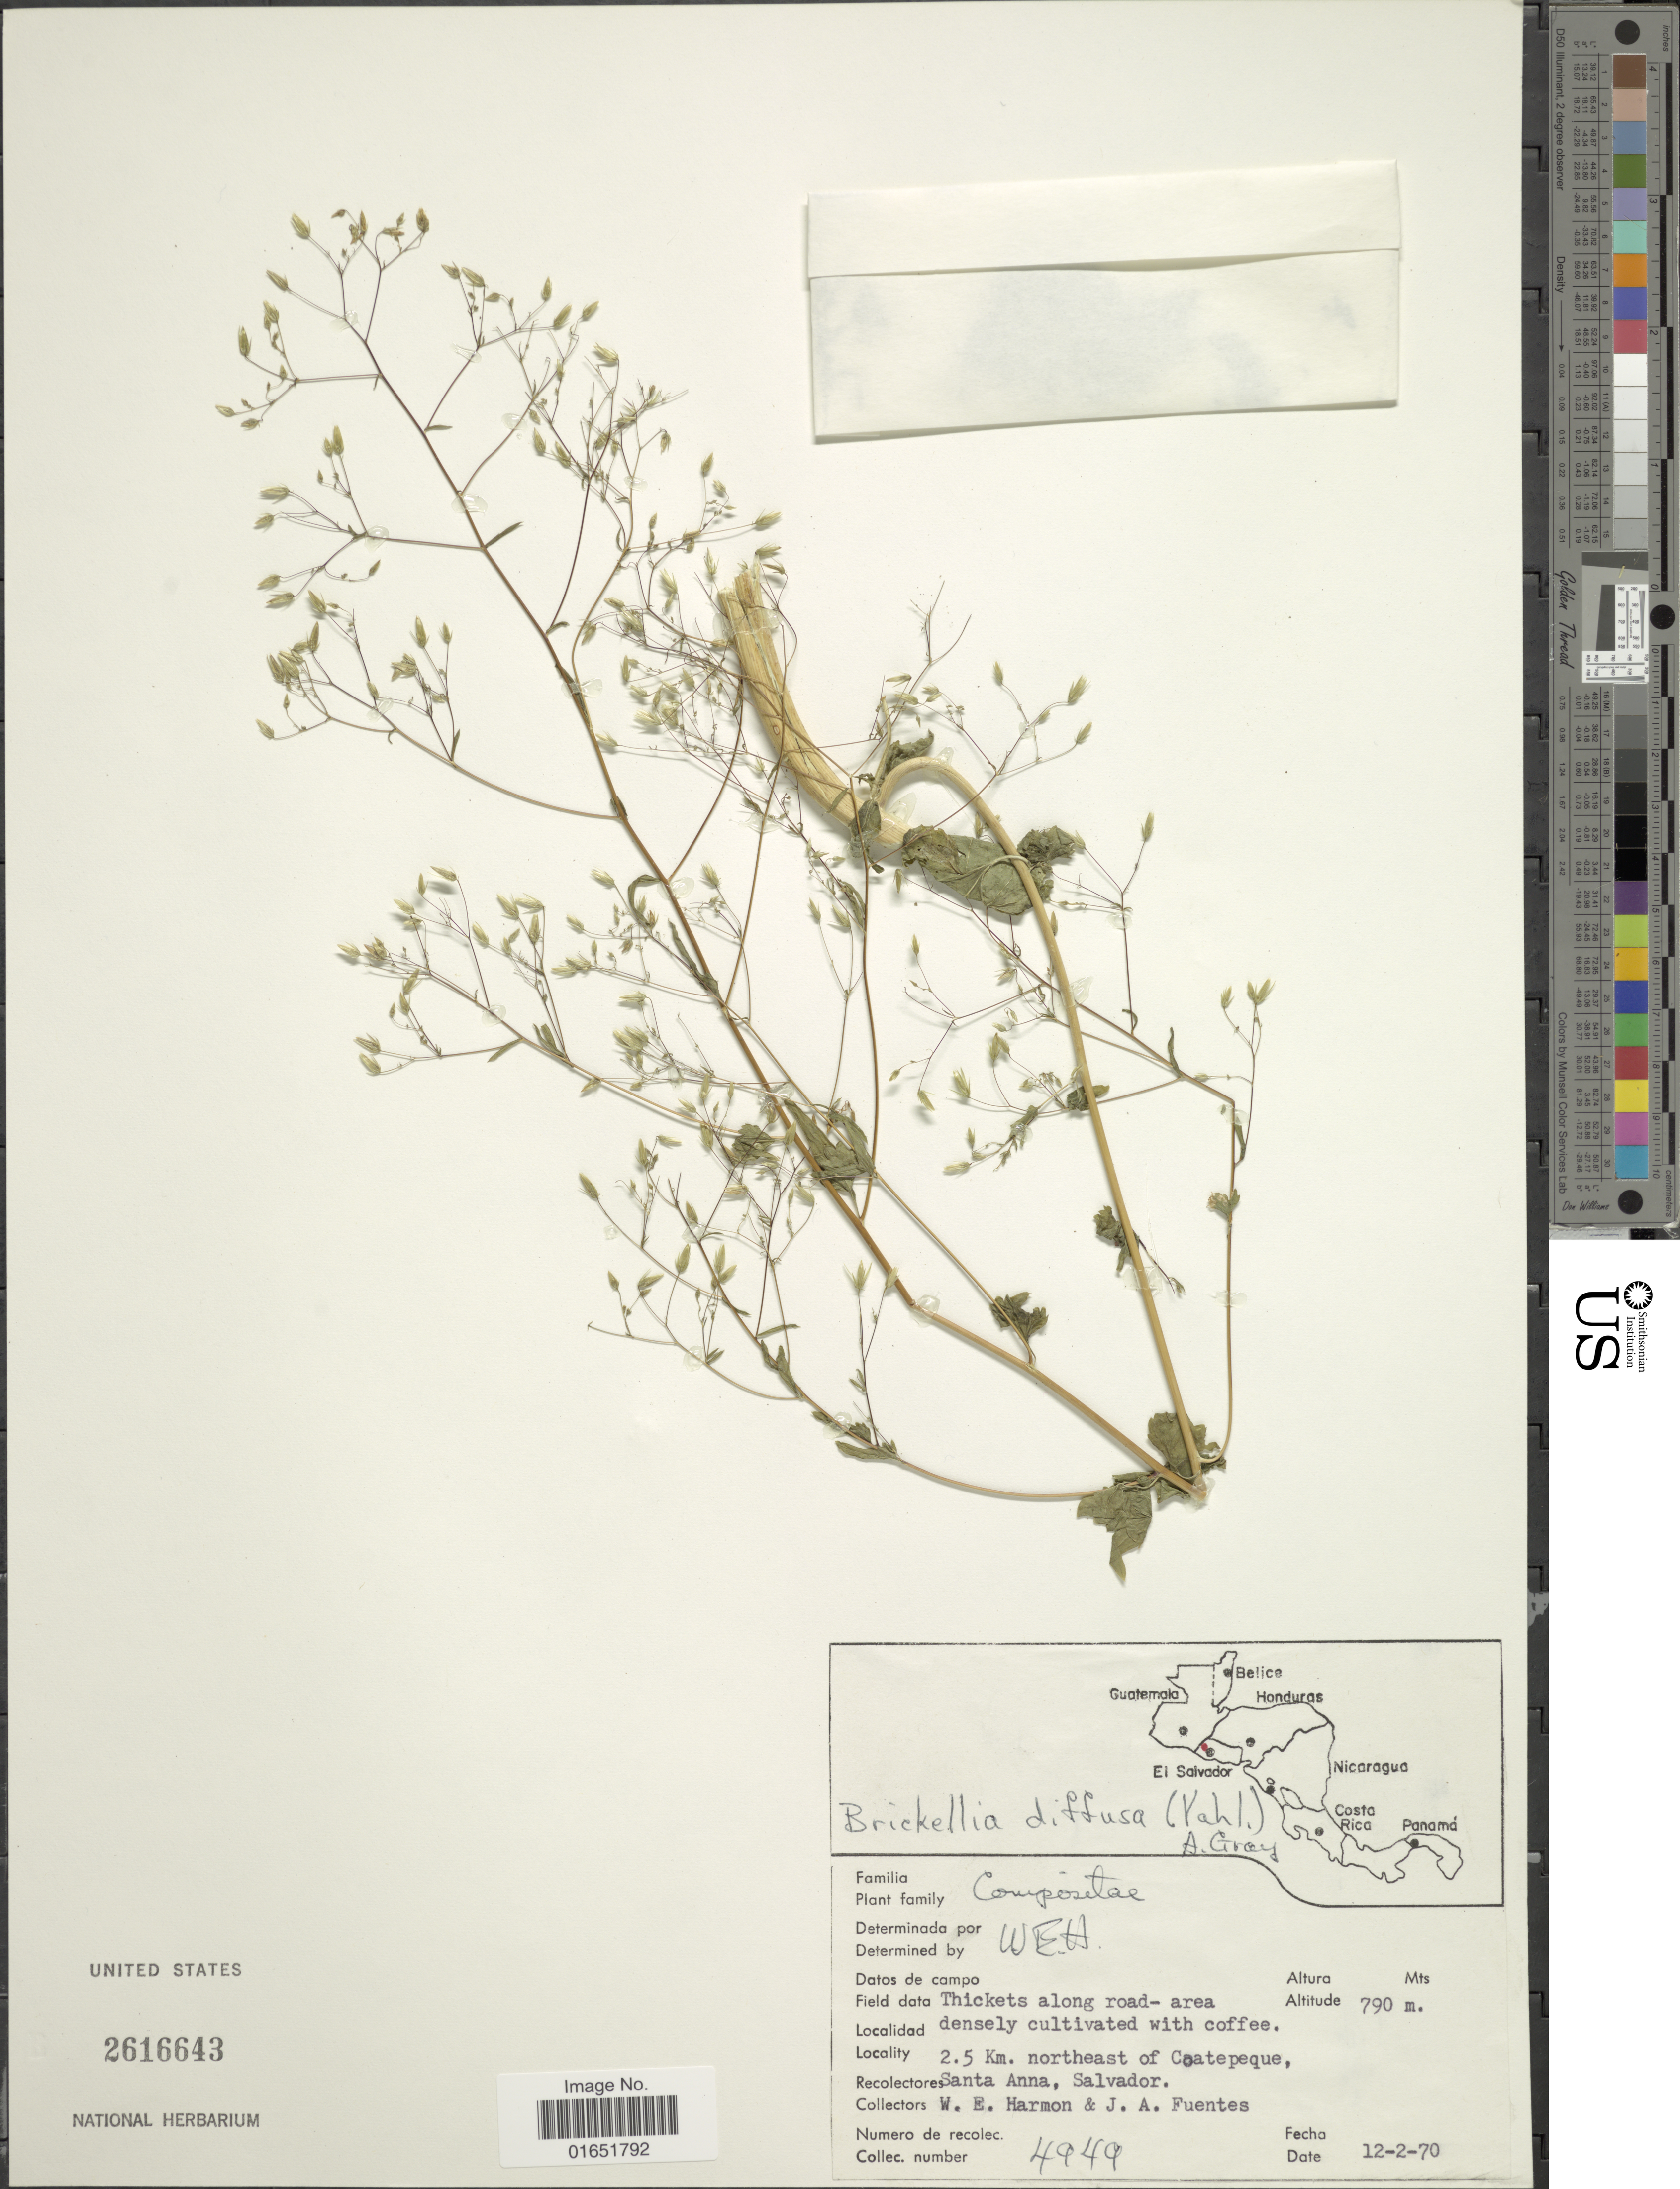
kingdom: Plantae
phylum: Tracheophyta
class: Magnoliopsida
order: Asterales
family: Asteraceae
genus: Brickellia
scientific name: Brickellia diffusa M.E. Jones, nom illeg.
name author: M.E. Jones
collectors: W. E. Harmon & J. Fuentes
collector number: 4949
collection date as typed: Transcribed d/m/y: 12/2/70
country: El Salvador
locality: Thickets along road- area, 2.5 Km northeast of Coatepeque, Santa Anna, Salvador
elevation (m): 790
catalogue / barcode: US 2616643